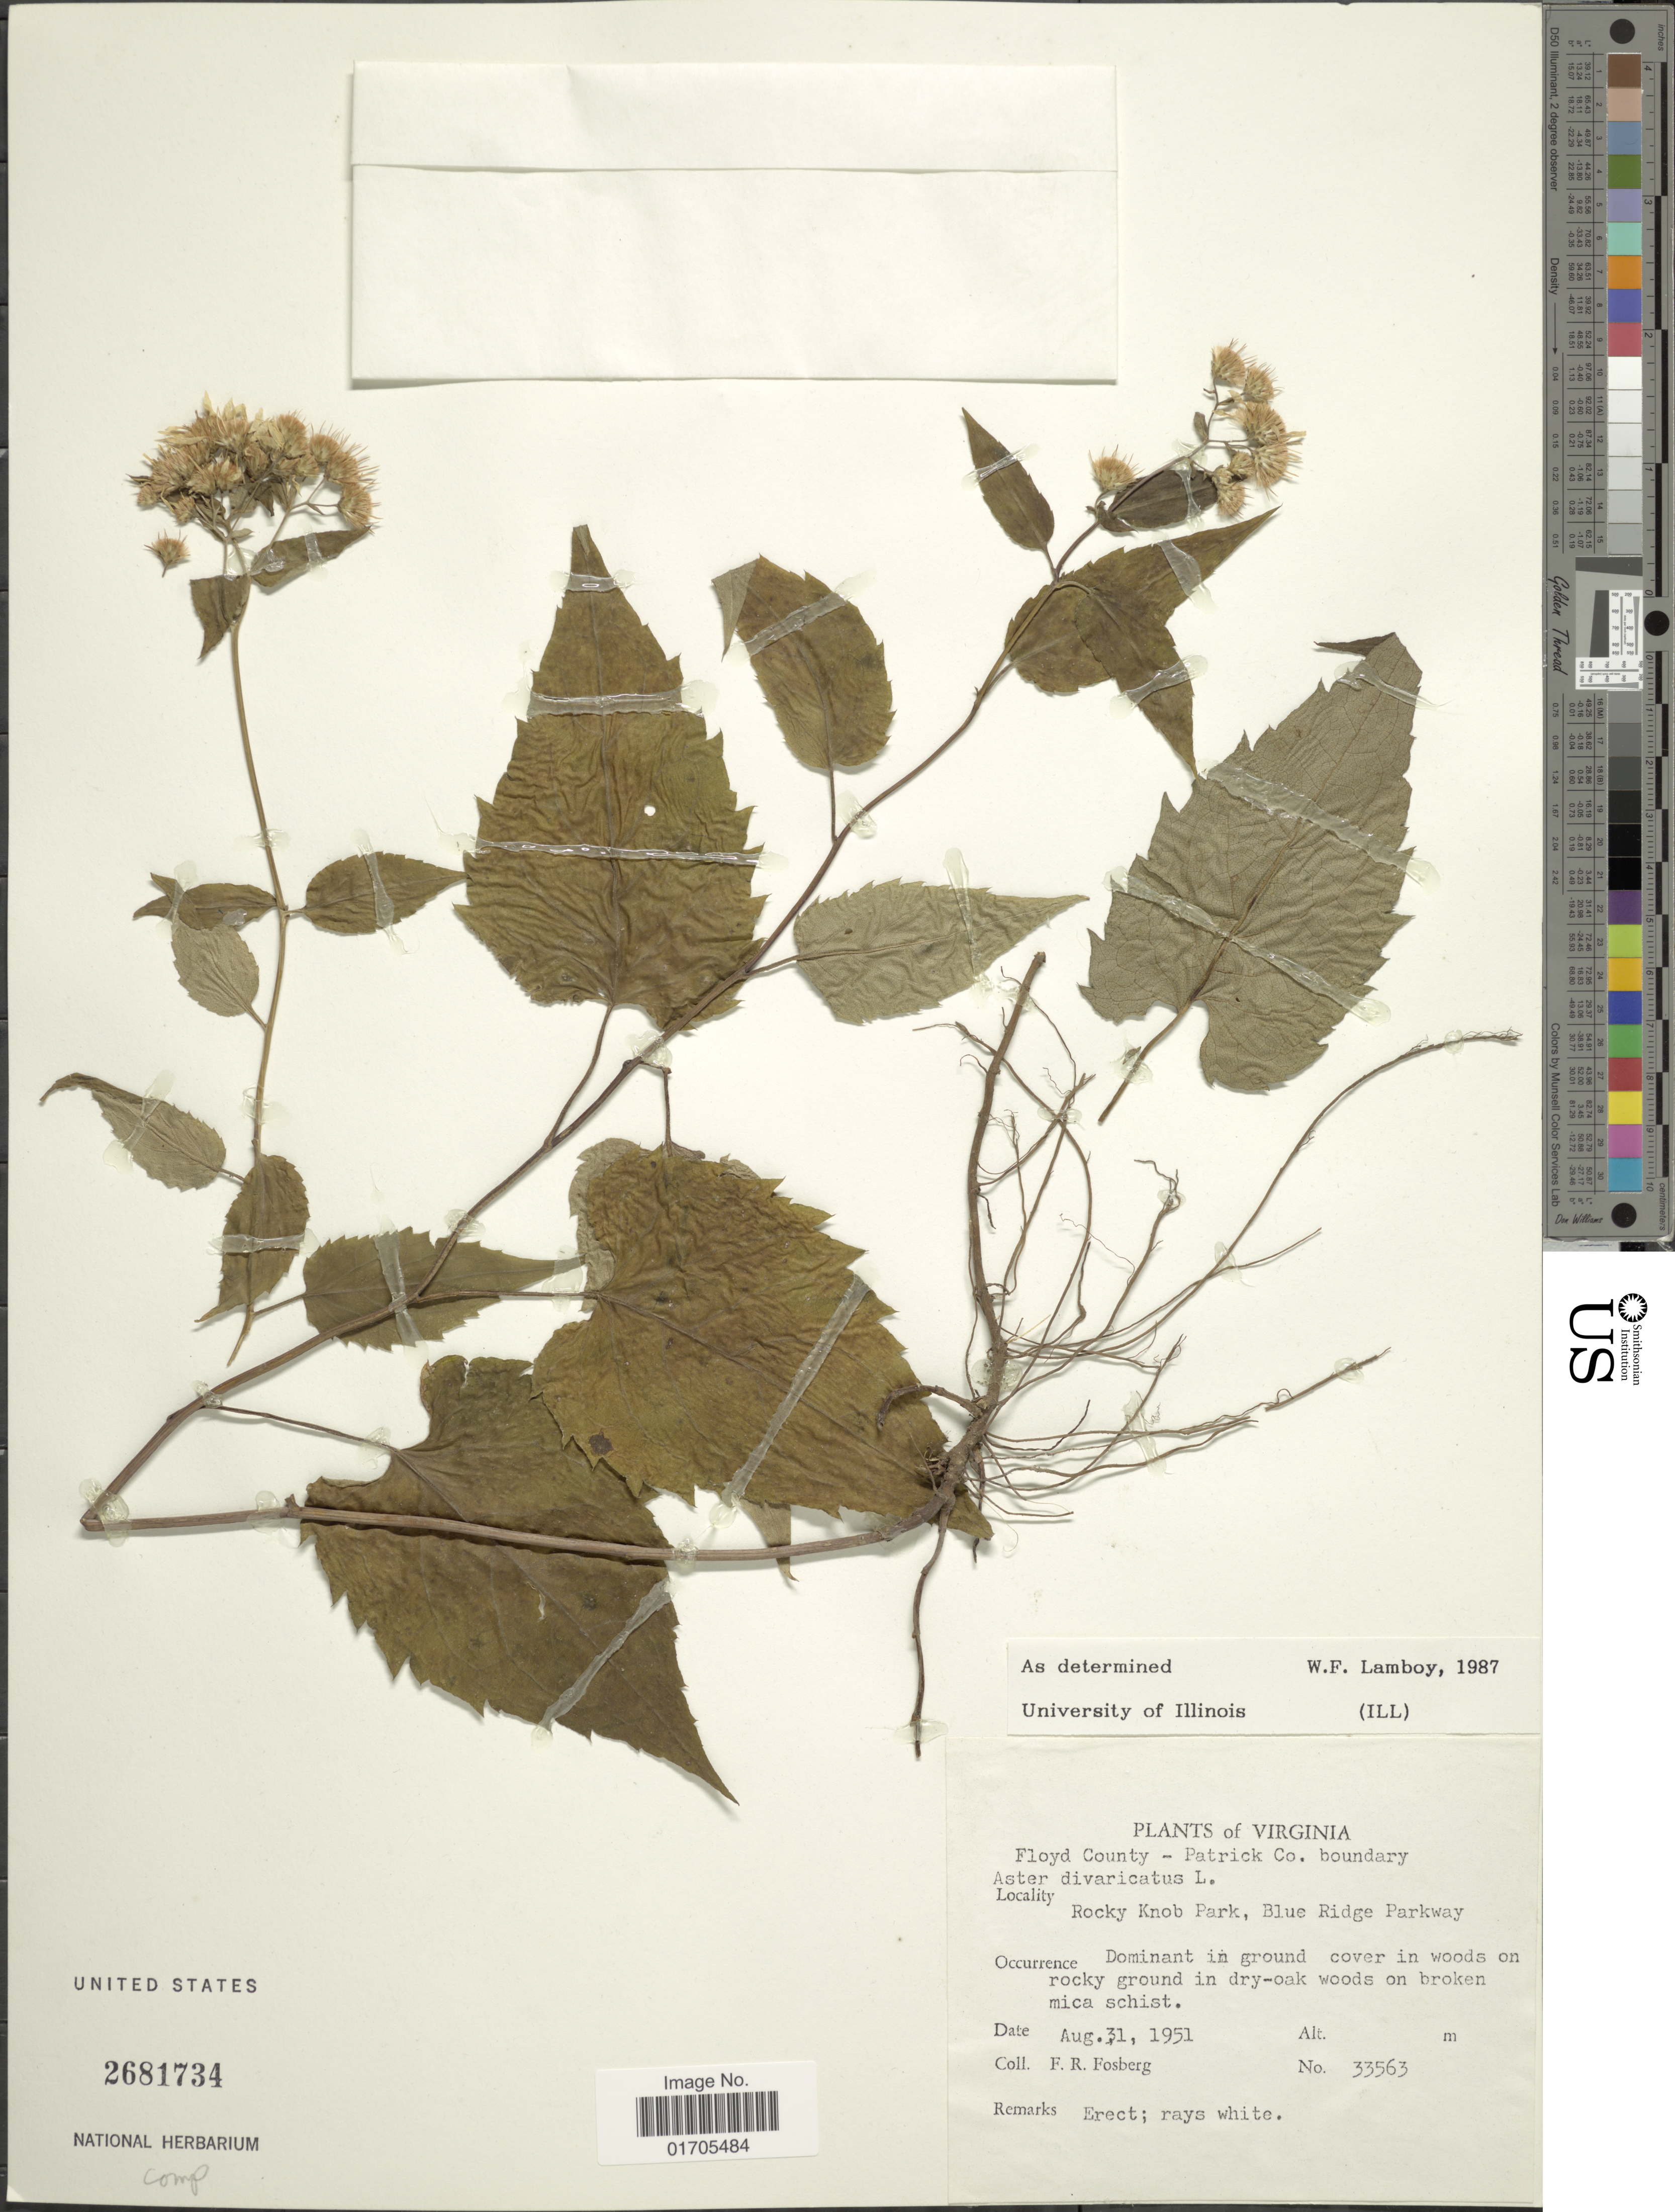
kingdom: Plantae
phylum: Tracheophyta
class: Magnoliopsida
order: Asterales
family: Asteraceae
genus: Eurybia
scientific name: Eurybia divaricata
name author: (L.) G.L. Nesom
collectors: F. R. Fosberg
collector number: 33563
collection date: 1951-08-31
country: United States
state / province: Virginia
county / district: Floyd / Patrick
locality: Virginia. Floyd County - Patrick Co. boundary. Rocky Knob Park, Blue Ridge Parkway.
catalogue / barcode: US 2681734